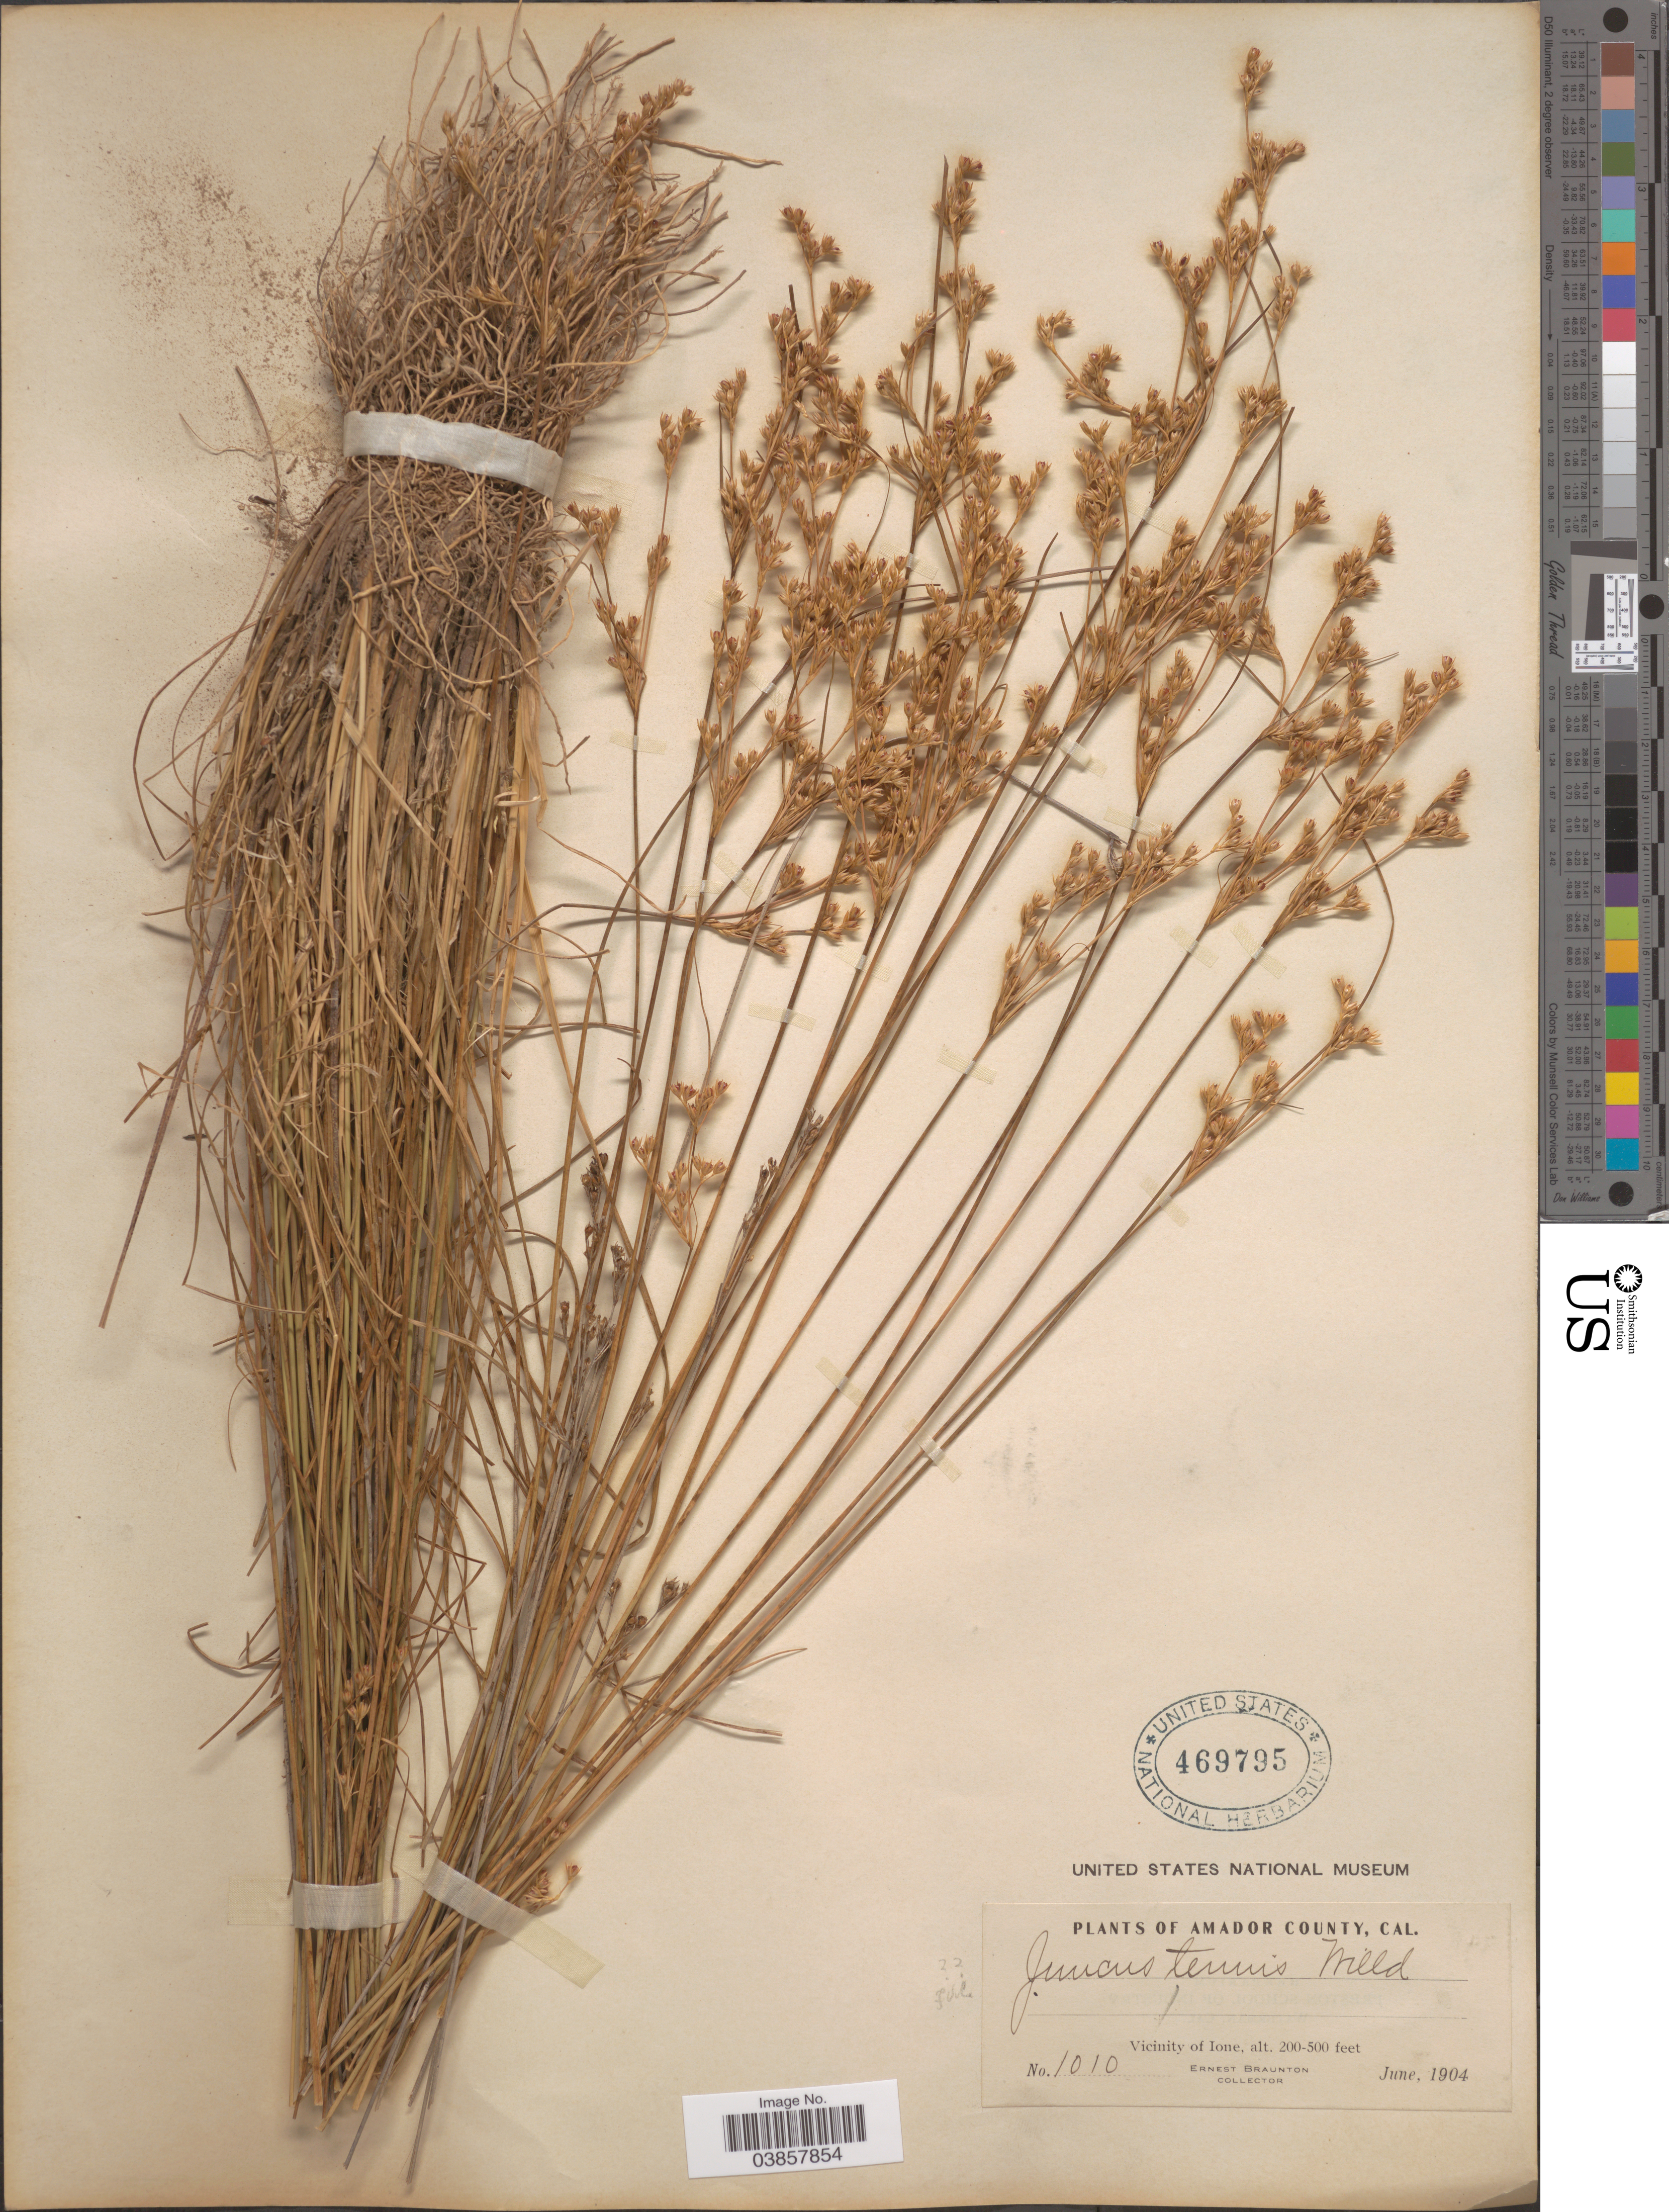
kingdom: Plantae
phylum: Tracheophyta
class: Liliopsida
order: Poales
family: Juncaceae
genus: Juncus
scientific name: Juncus tenuis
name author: Willd.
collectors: E. Braunton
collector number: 1010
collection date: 1904-06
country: United States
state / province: California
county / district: Amador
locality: Amador County. Vicinity of Ione.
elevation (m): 61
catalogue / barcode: US 469795